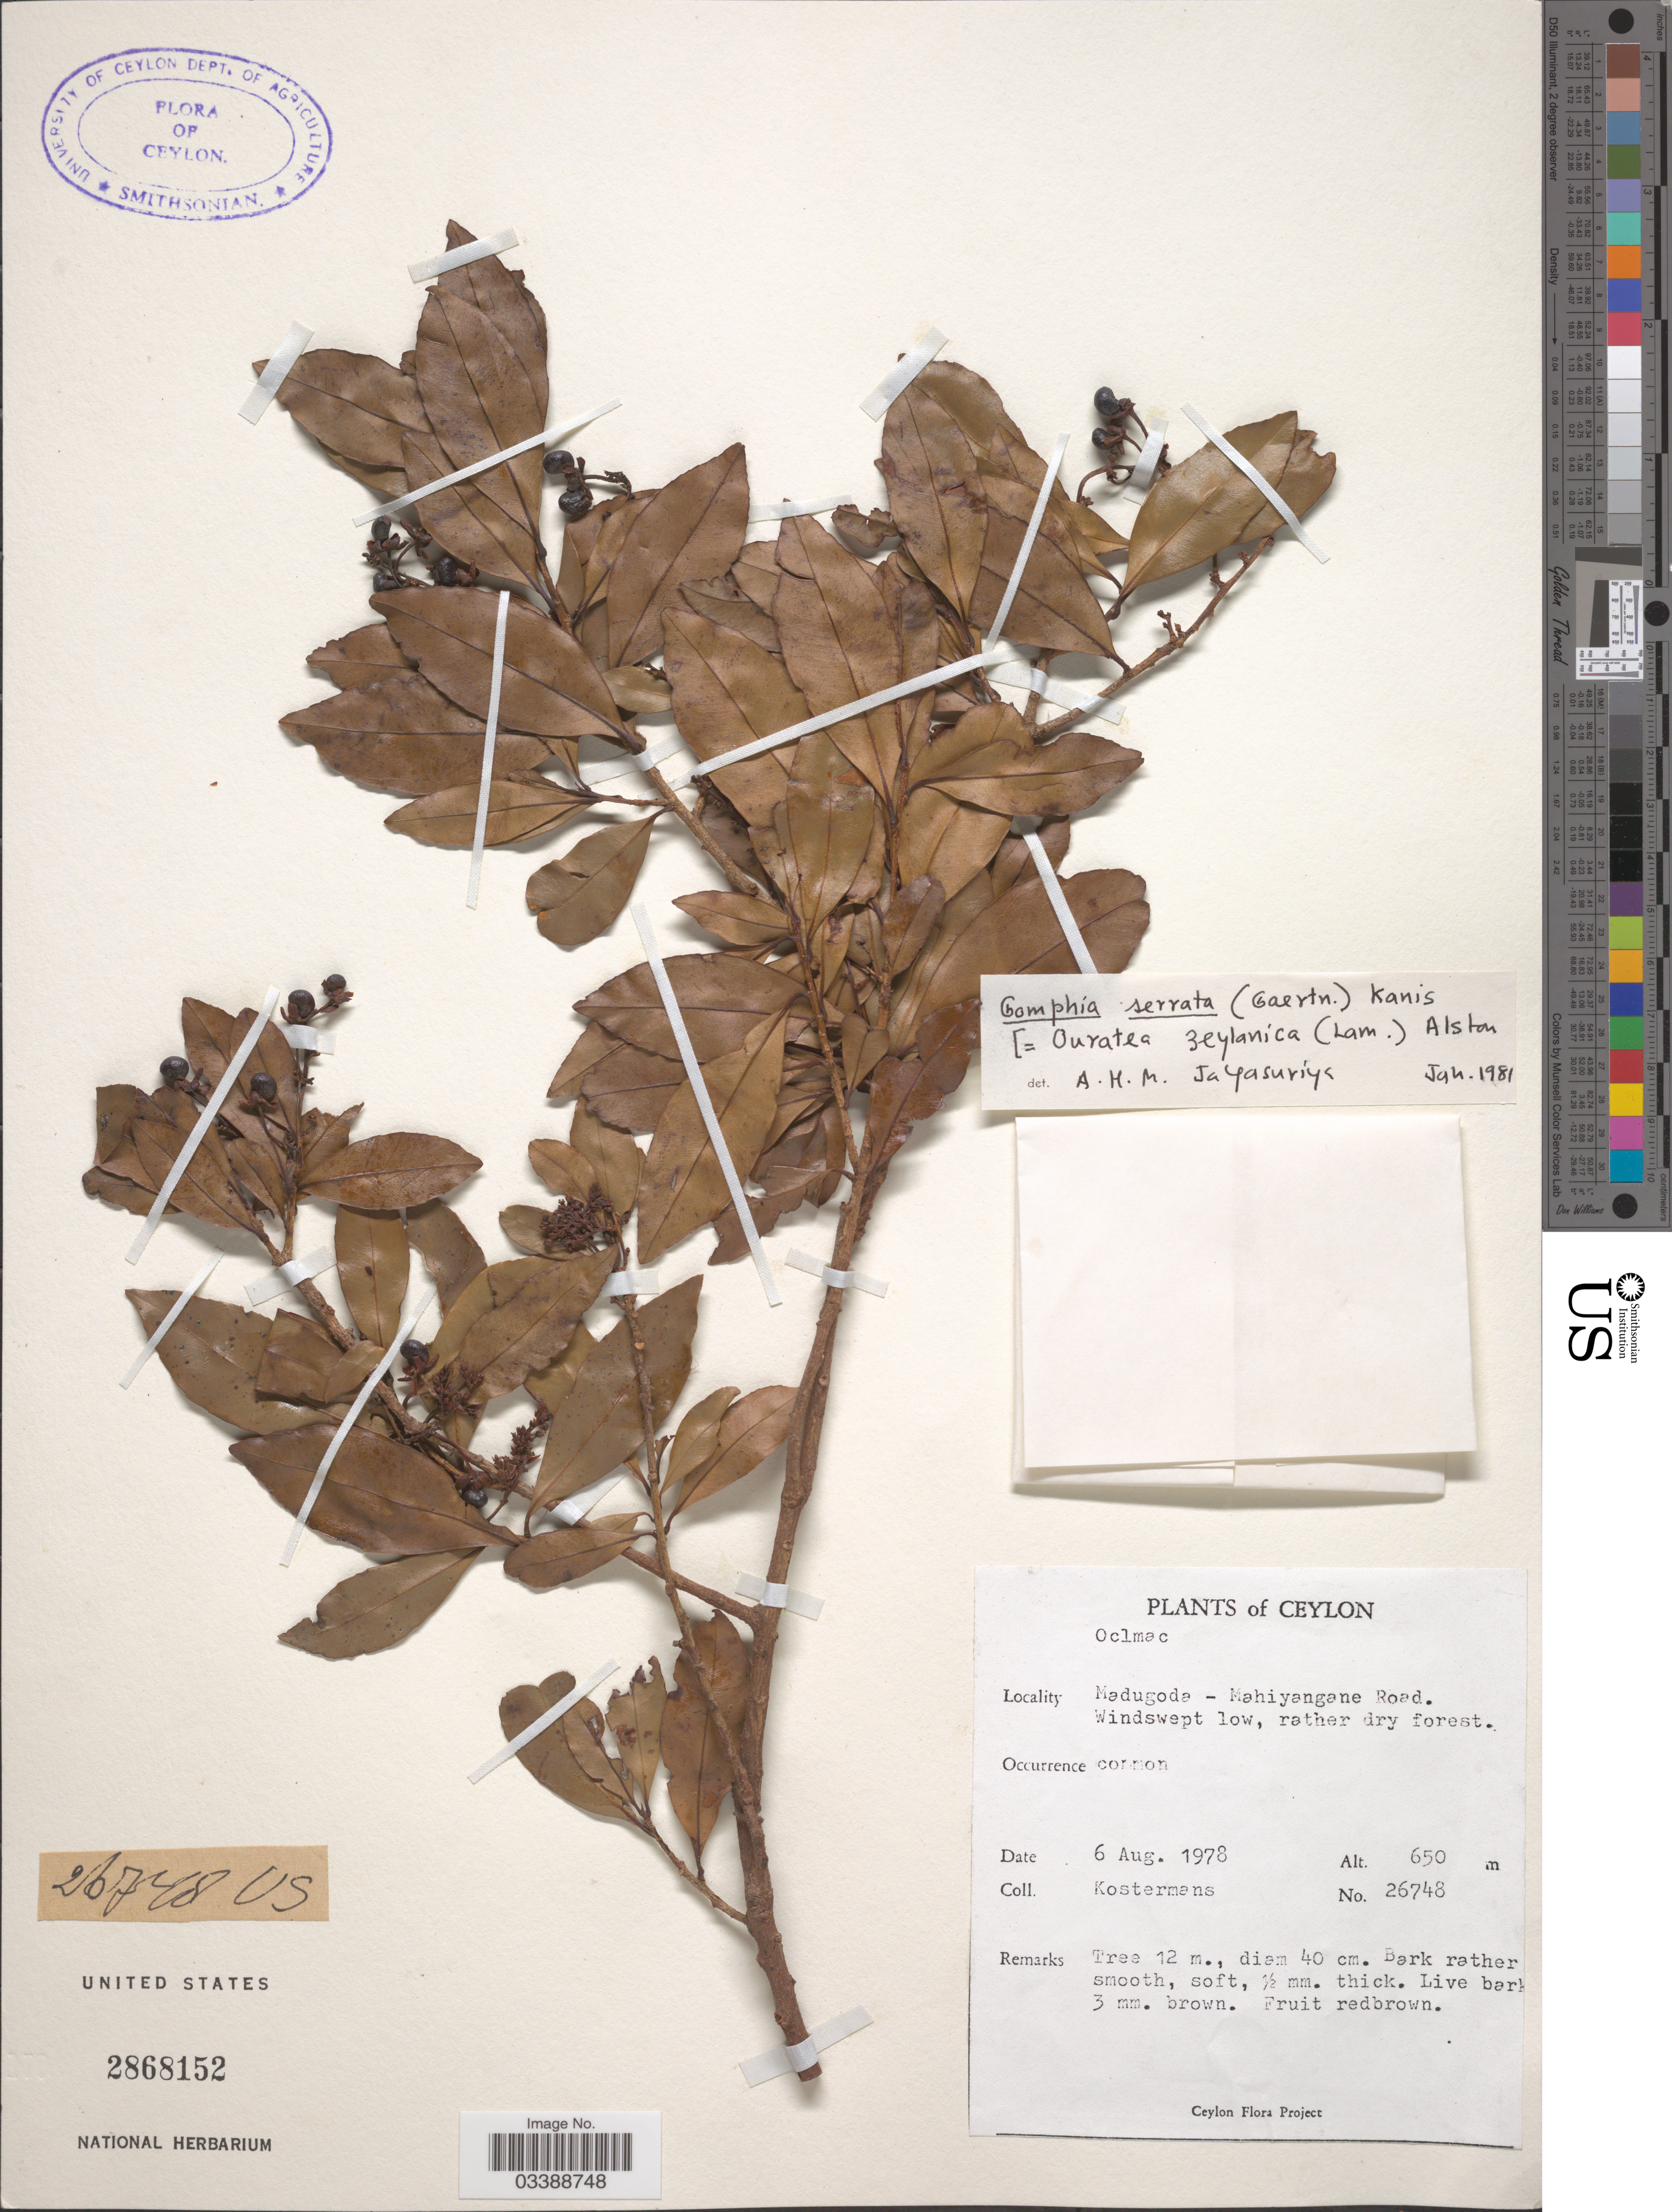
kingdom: Plantae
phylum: Tracheophyta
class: Magnoliopsida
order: Malpighiales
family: Ochnaceae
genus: Campylospermum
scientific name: Campylospermum serratum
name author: (Gaertn.) Bittrich & M.C.E. Amaral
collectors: Kostermans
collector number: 26748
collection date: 1978-08-07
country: Sri Lanka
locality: Ceylon. Madugoda - Mahiyangane Road.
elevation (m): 650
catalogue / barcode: US 2868152